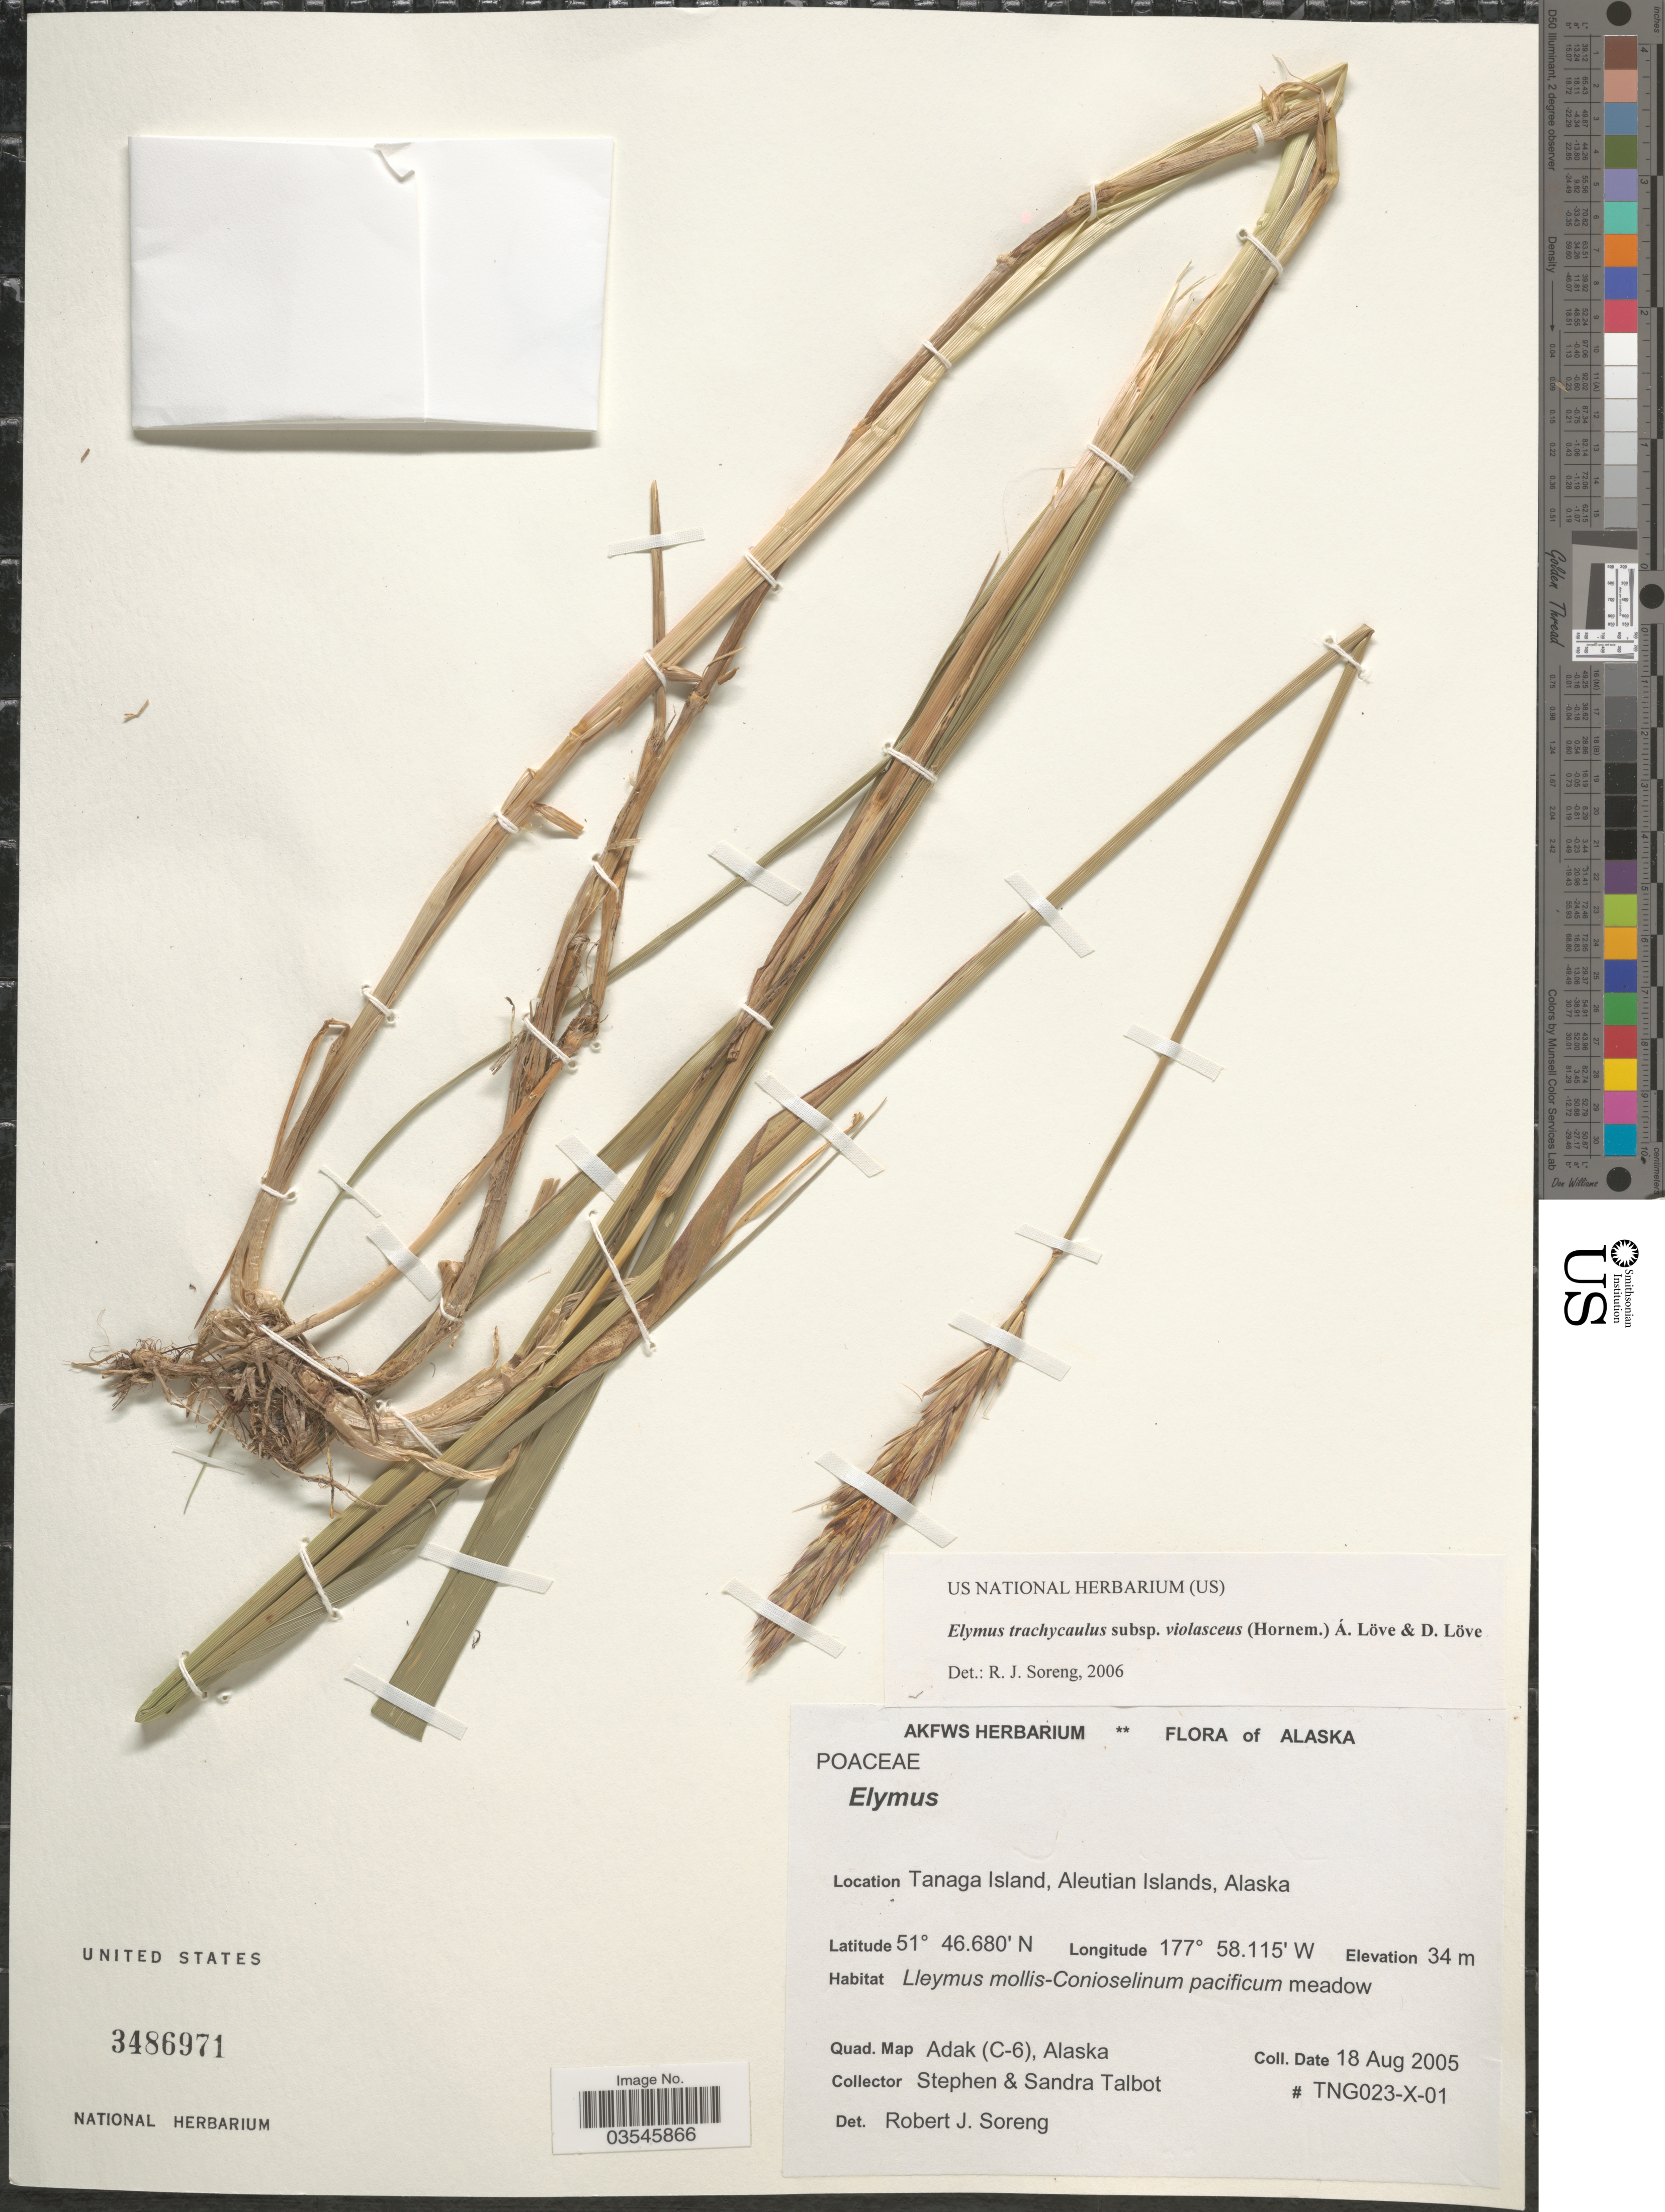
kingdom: Plantae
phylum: Tracheophyta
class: Liliopsida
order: Poales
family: Poaceae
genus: Elymus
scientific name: Elymus trachycaulus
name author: (Link) Gould ex Shinners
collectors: S. S. Talbot & S. Talbot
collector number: TNG023-X-01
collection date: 2005-08-18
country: United States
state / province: Alaska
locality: Tanaga Island, Aleutian Islands. Quad. Map Adak (C-6).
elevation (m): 34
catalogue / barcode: US 3486971